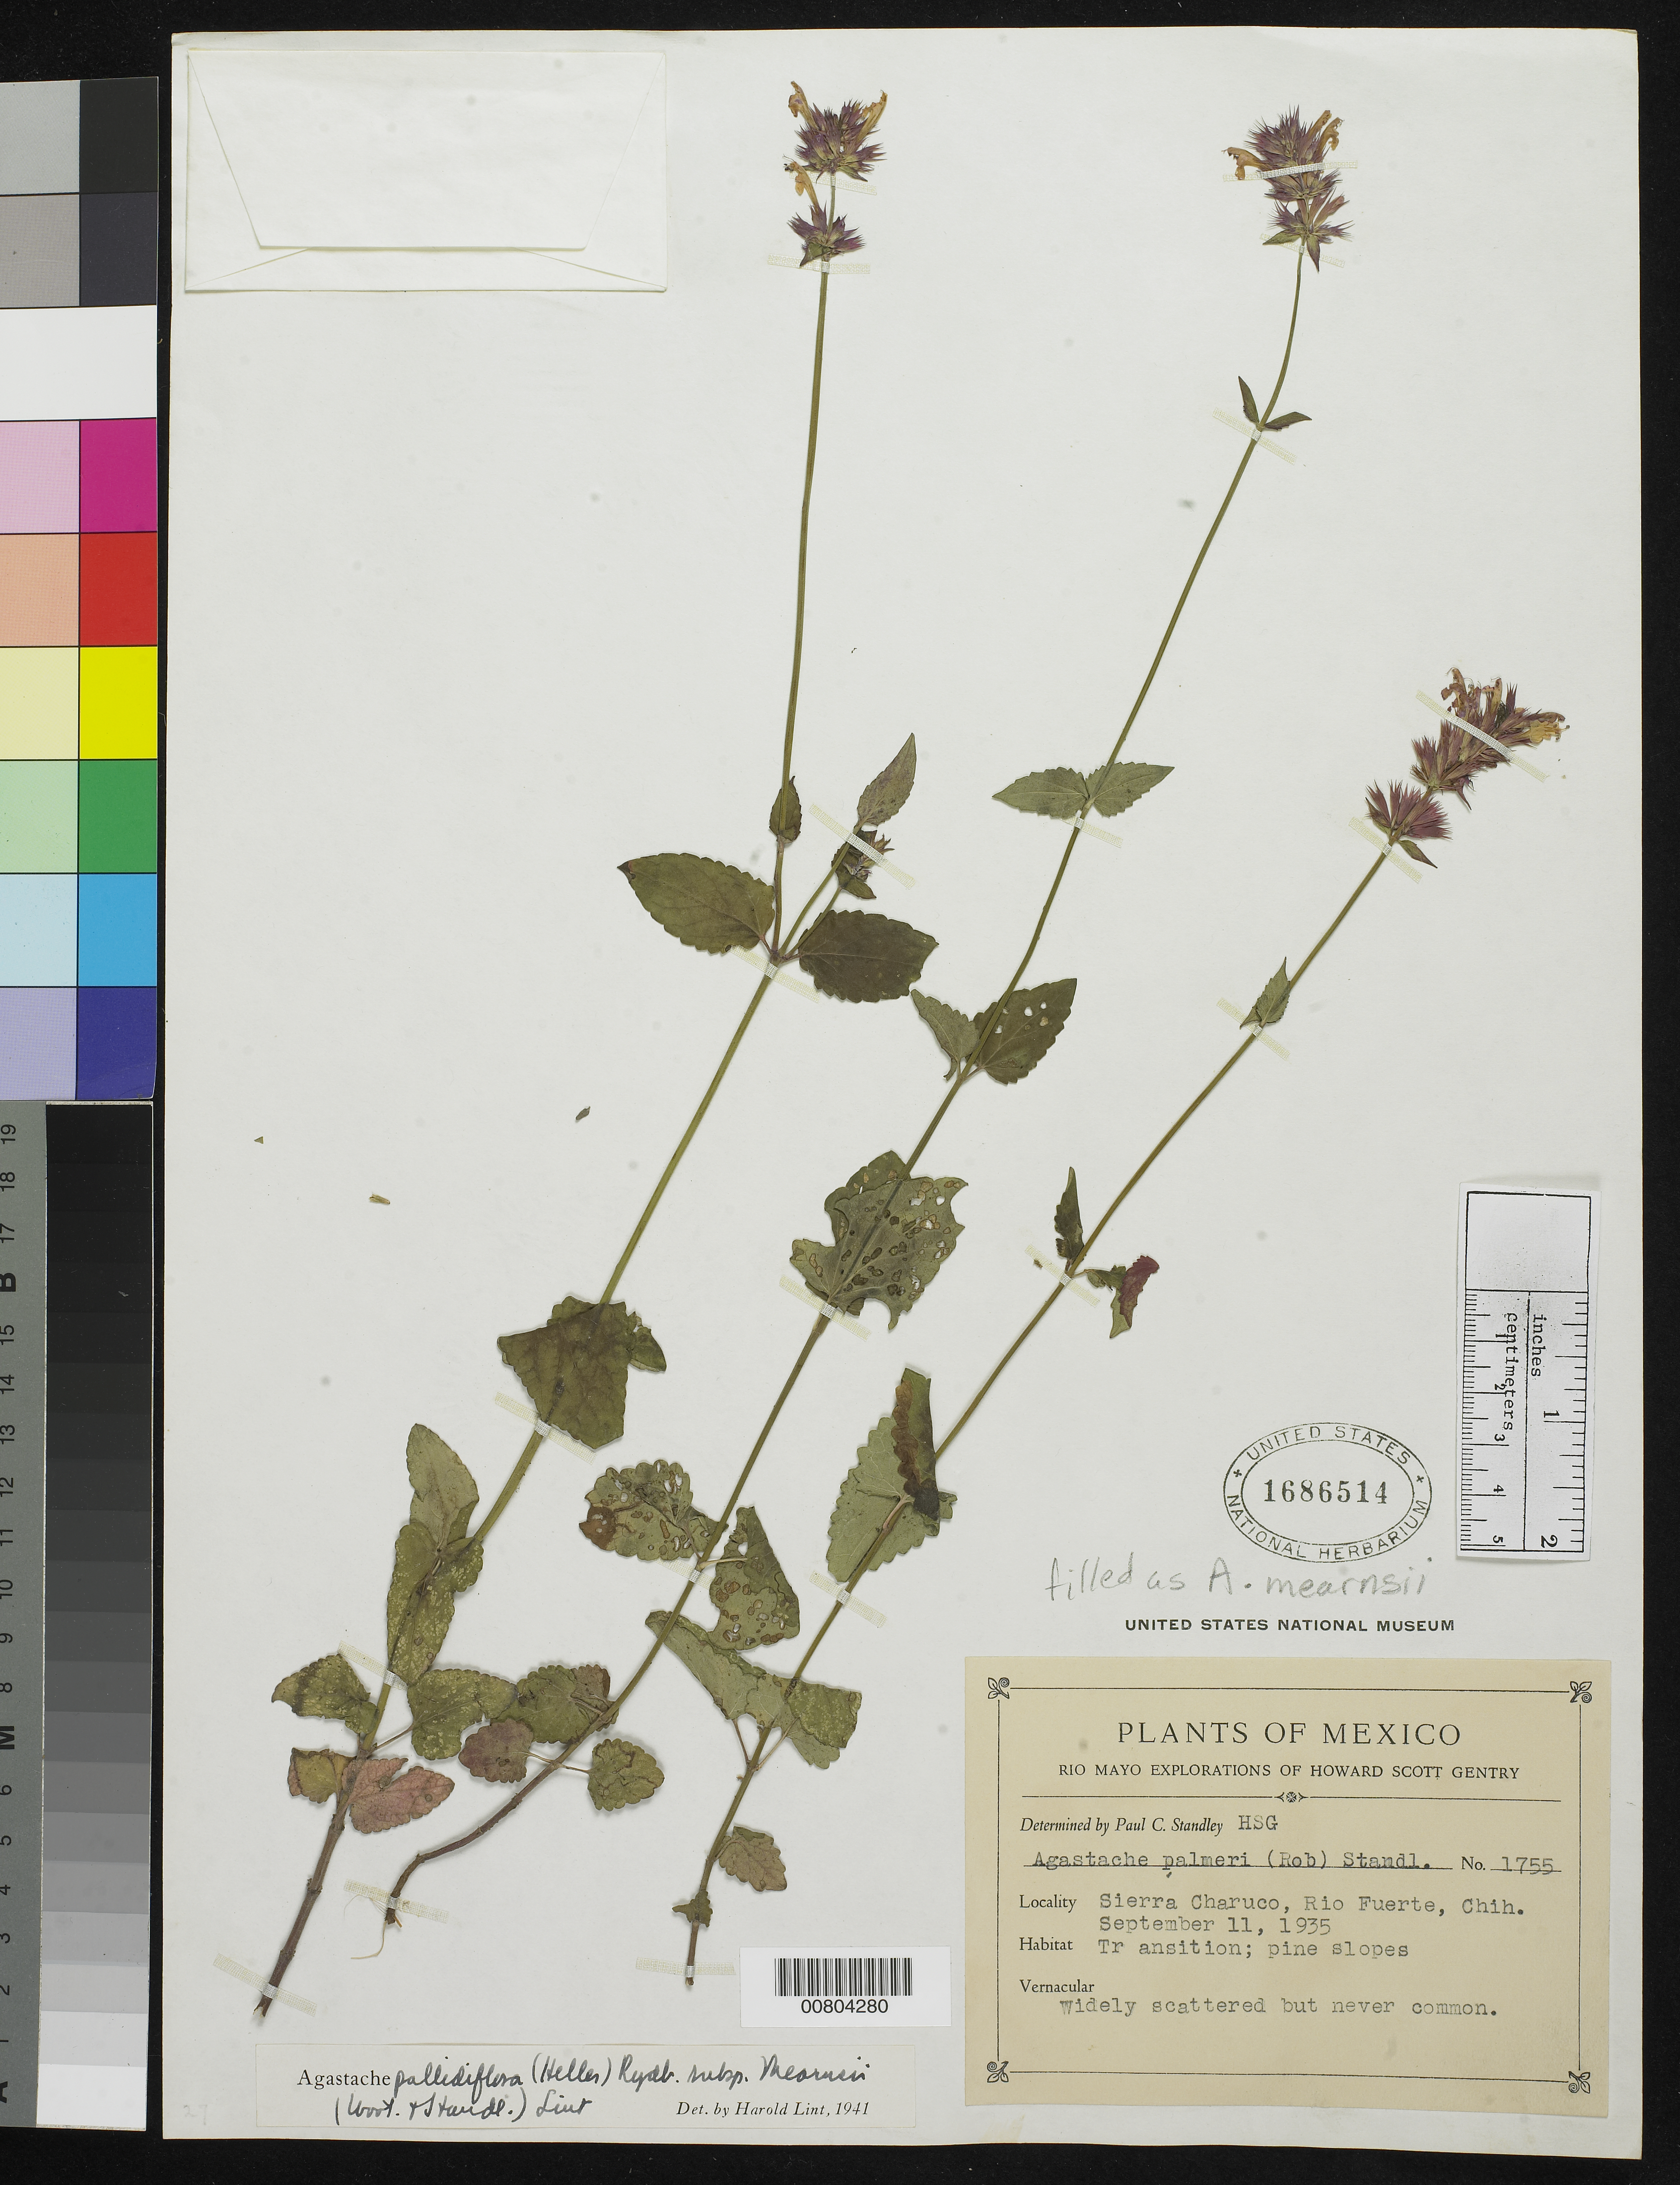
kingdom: Plantae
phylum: Tracheophyta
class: Magnoliopsida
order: Lamiales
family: Lamiaceae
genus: Agastache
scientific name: Agastache mearnsii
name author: Wooton & Standl.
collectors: H. S. Gentry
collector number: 1755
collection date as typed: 11 Sep 1935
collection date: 1935-09-11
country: Mexico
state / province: Chihuahua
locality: Sierra Charuco, Rio Fuerte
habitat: Transition; Pine slopes.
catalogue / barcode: US 1686514